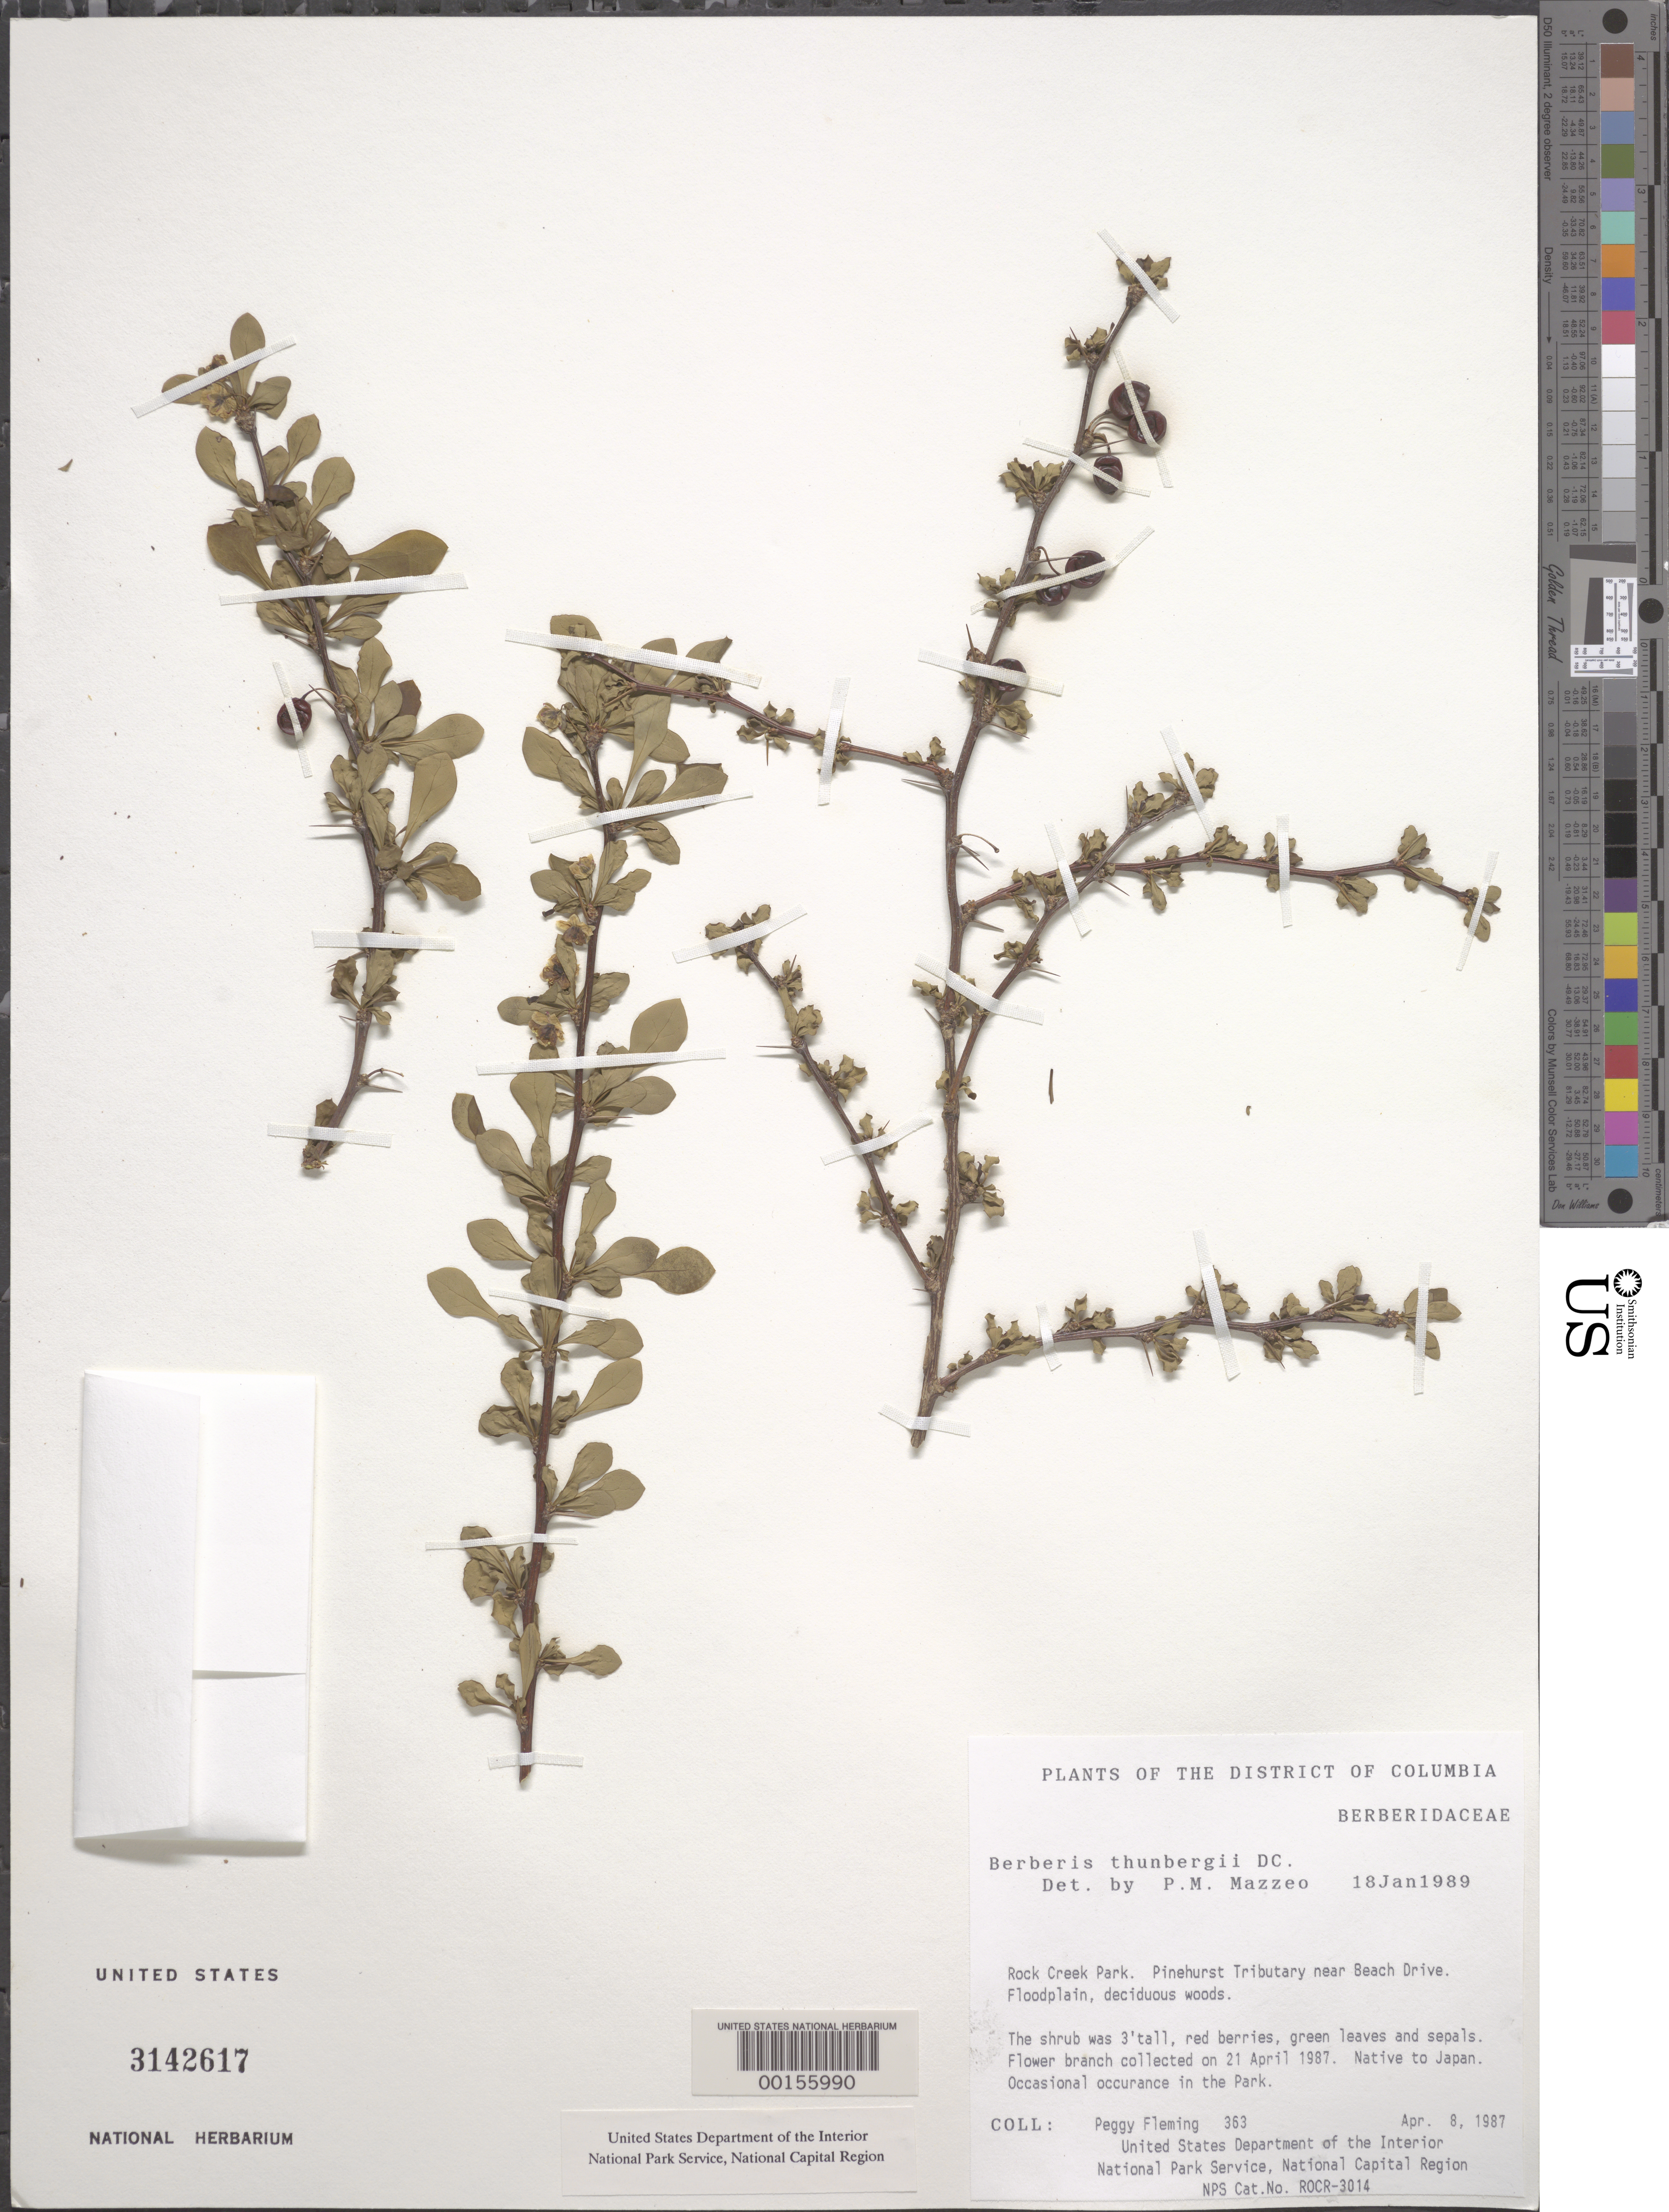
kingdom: Plantae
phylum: Tracheophyta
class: Magnoliopsida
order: Ranunculales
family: Berberidaceae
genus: Berberis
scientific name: Berberis thunbergii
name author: DC.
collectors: P. Fleming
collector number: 363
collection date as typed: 08 Aug 1987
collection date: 1987-08-08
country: United States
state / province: District of Columbia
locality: Rock Creek Park, Pinehurst Tributary near Beach Drive Rock Creek Park & vicinity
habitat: Floodplain, deciduous woods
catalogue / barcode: US 3142617